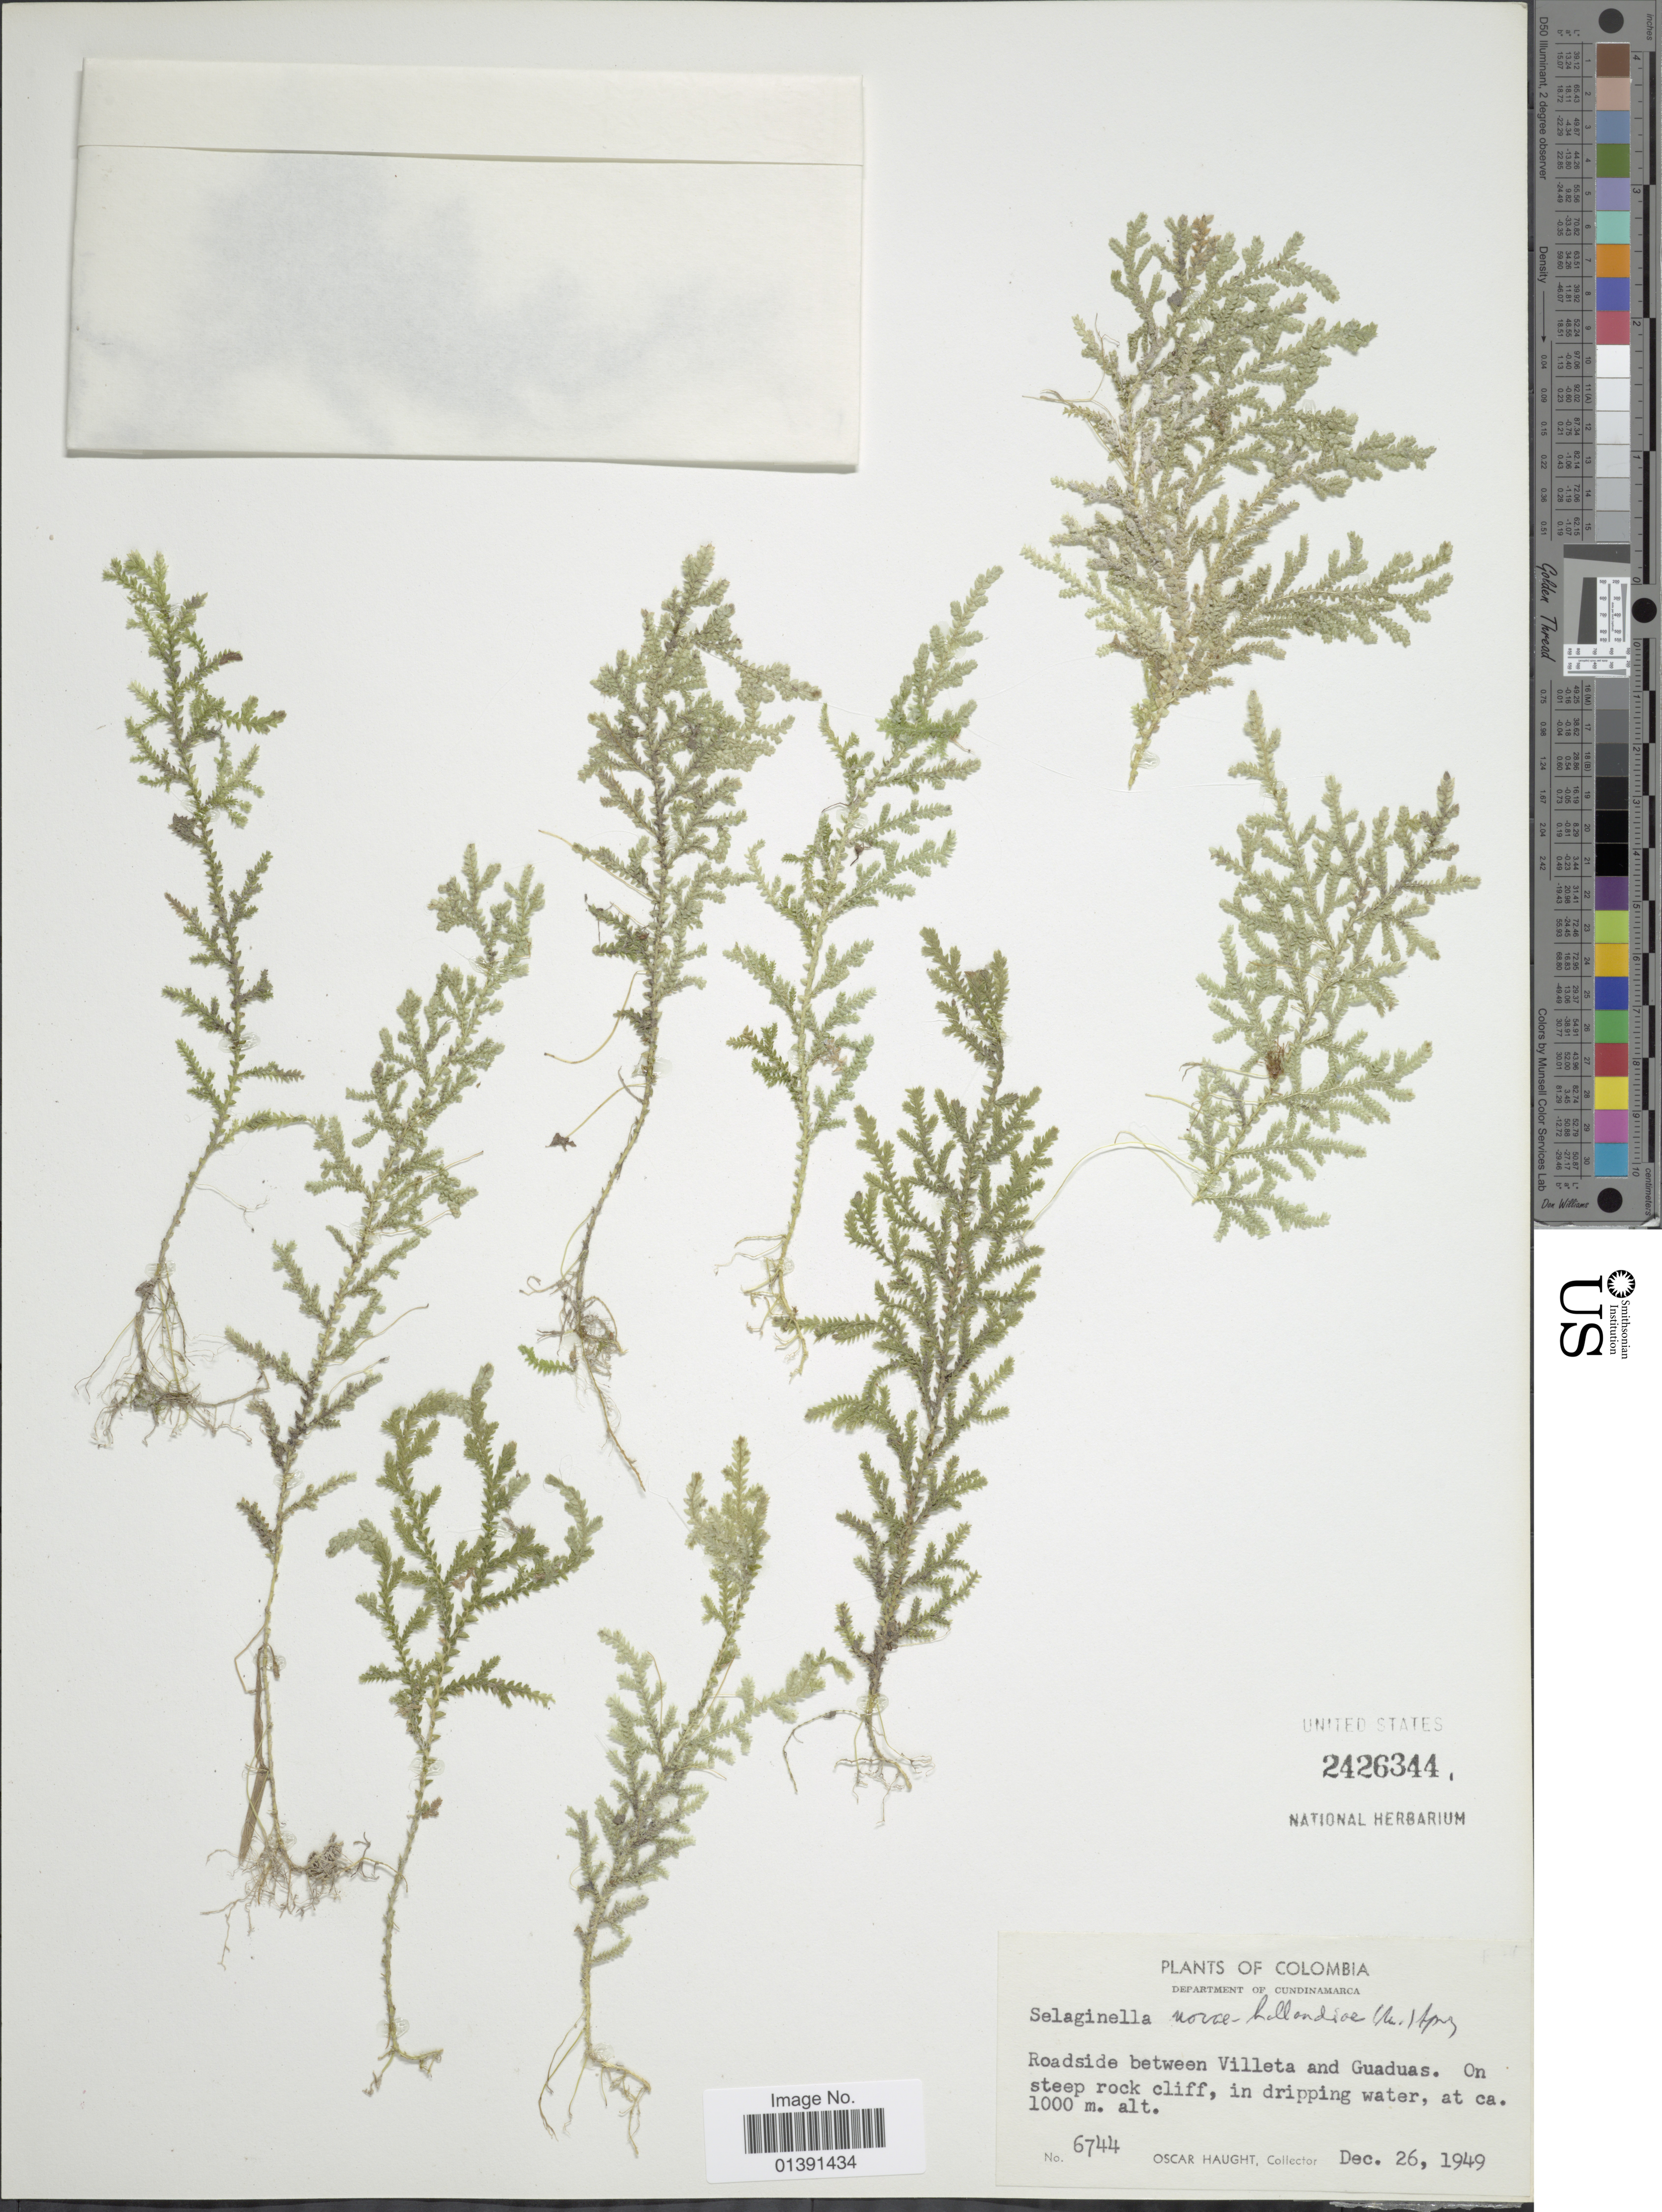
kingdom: Plantae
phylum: Tracheophyta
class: Lycopodiopsida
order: Selaginellales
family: Selaginellaceae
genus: Selaginella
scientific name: Selaginella novae-hollandiae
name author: (Sw.) Spring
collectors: O. L. Haught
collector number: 6744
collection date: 1949-12-26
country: Colombia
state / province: Cundinamarca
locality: Roadside between Villeta and Guaduas, on steep rock cliff, in dripping water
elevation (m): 1000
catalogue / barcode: US 2426344